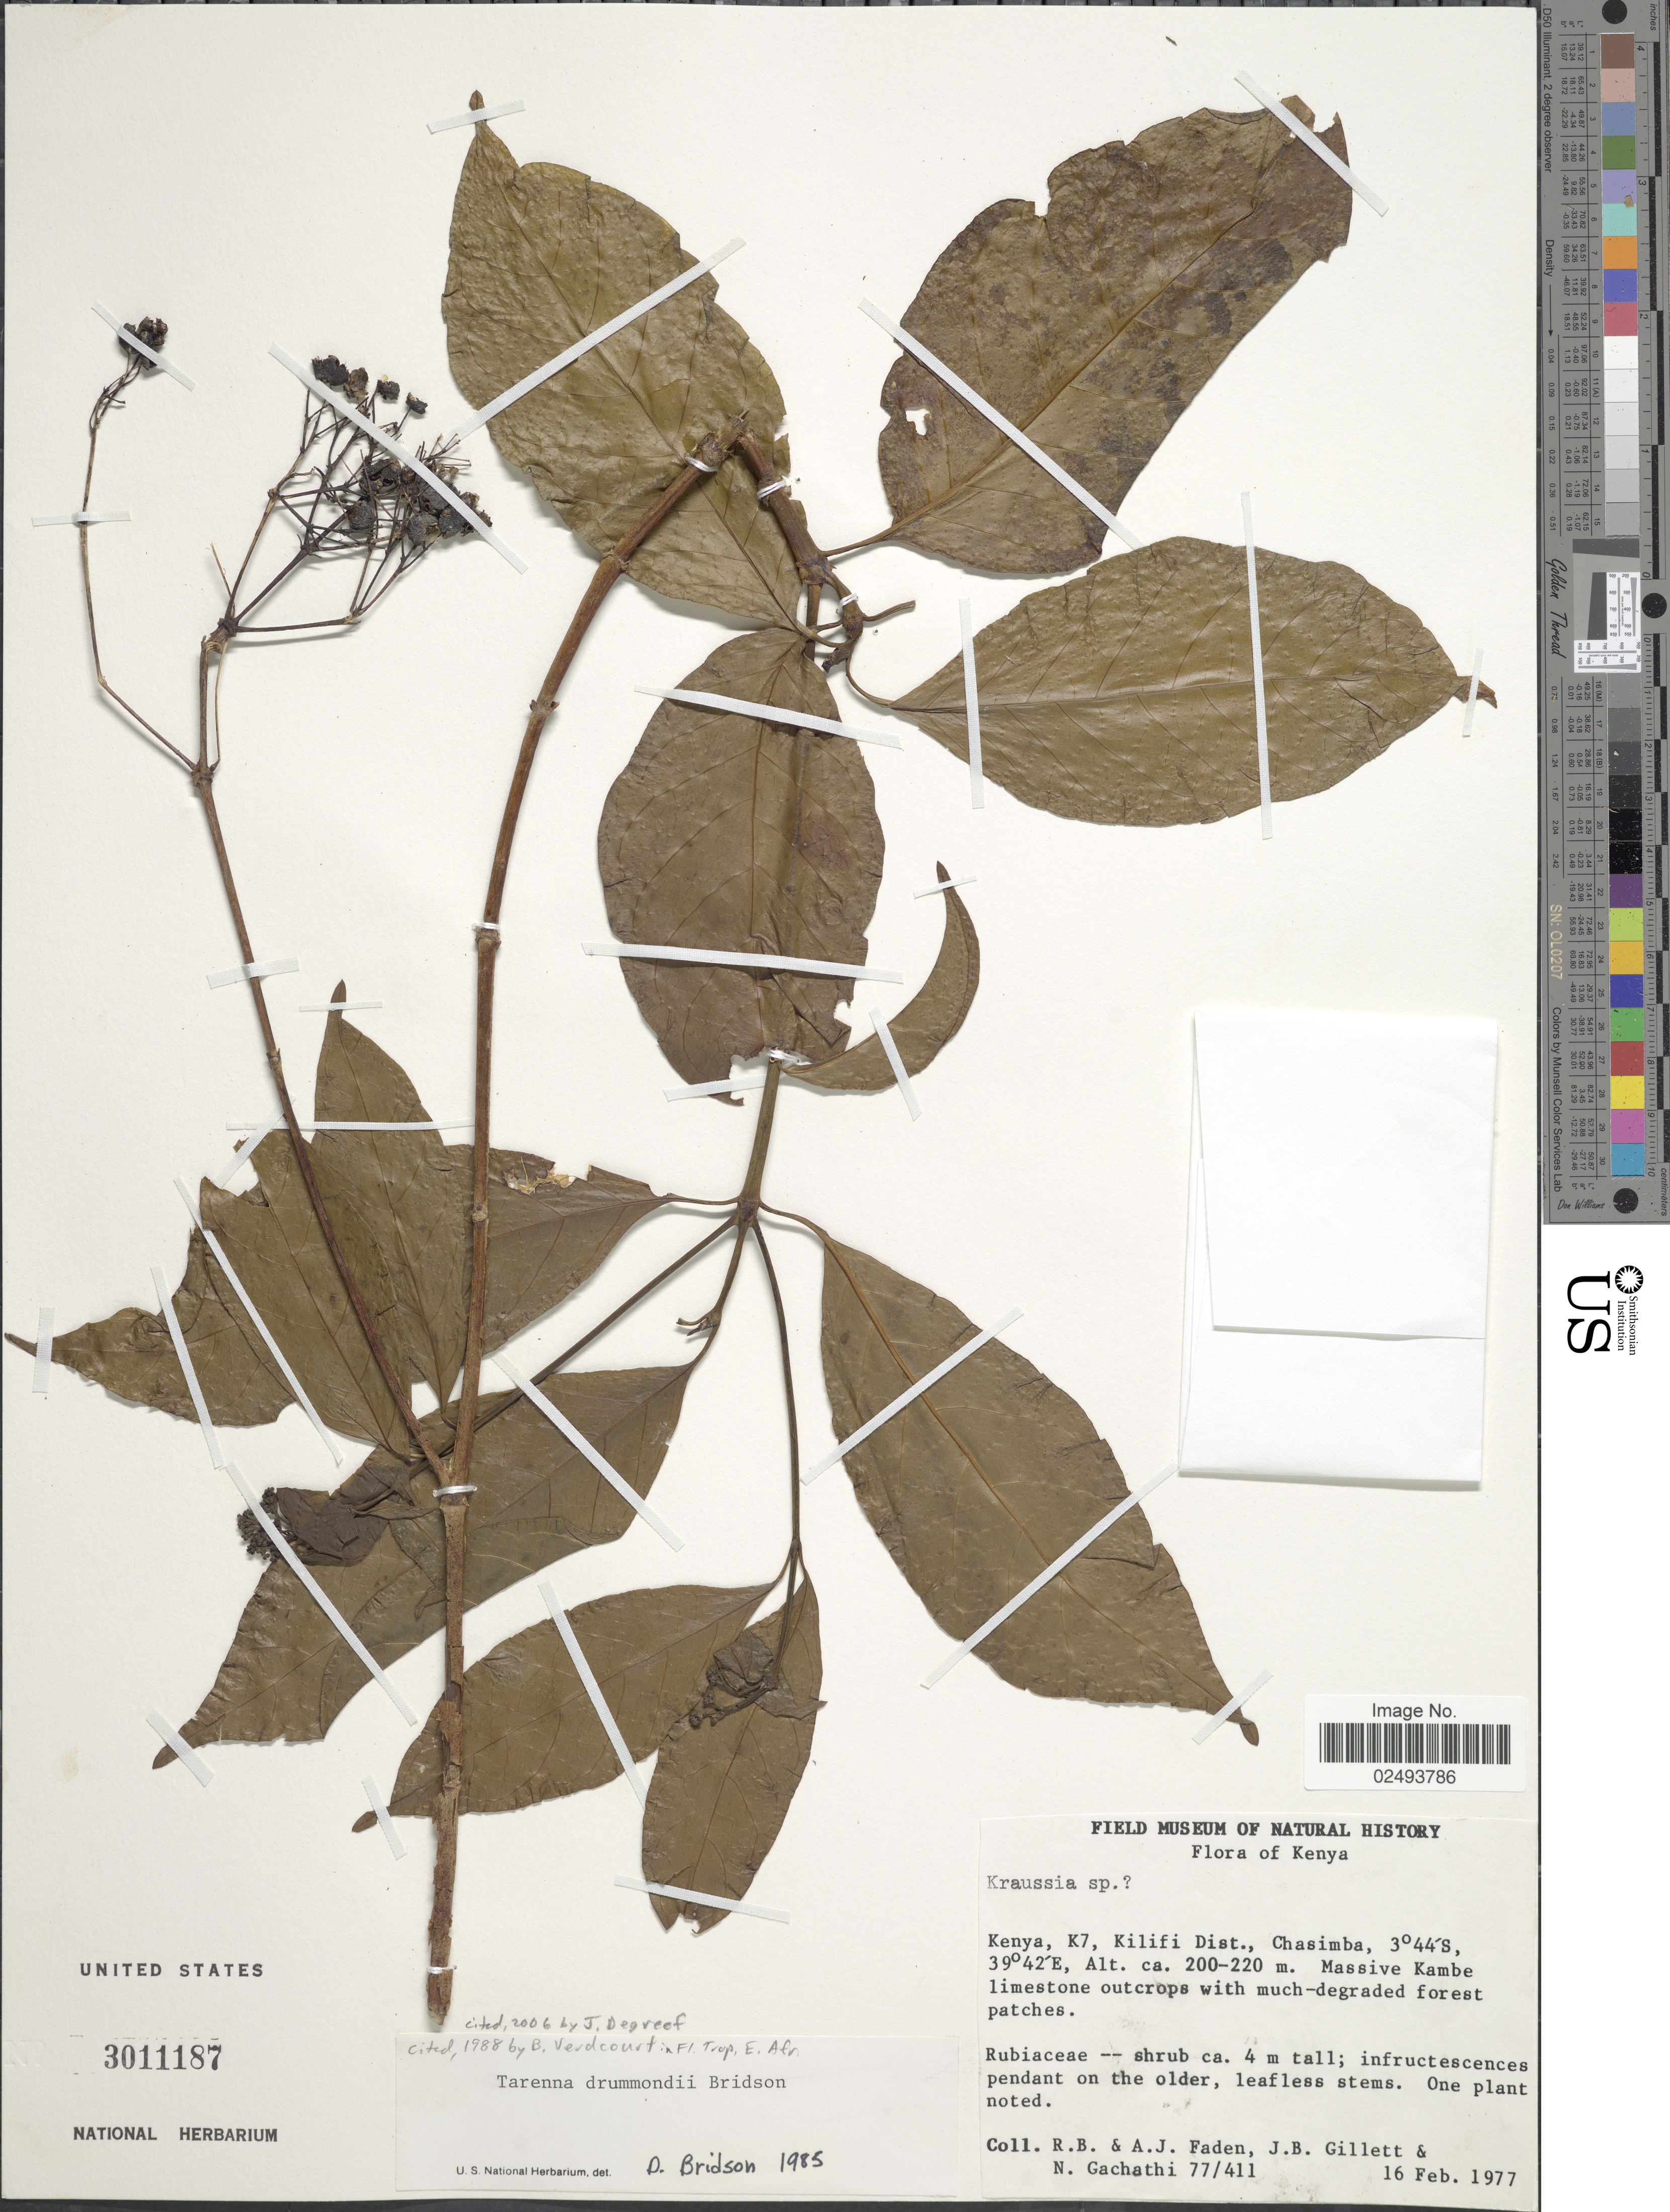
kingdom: Plantae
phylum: Tracheophyta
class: Magnoliopsida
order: Gentianales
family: Rubiaceae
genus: Tarenna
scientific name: Tarenna drummondii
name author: Bridson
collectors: R. B. Faden, A. J. Faden, J. B. Gillett & N. Gachathi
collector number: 77/441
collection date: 1977-02-16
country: Kenya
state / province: Kilifi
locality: K7, Chasimba.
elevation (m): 200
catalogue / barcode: US 3011187